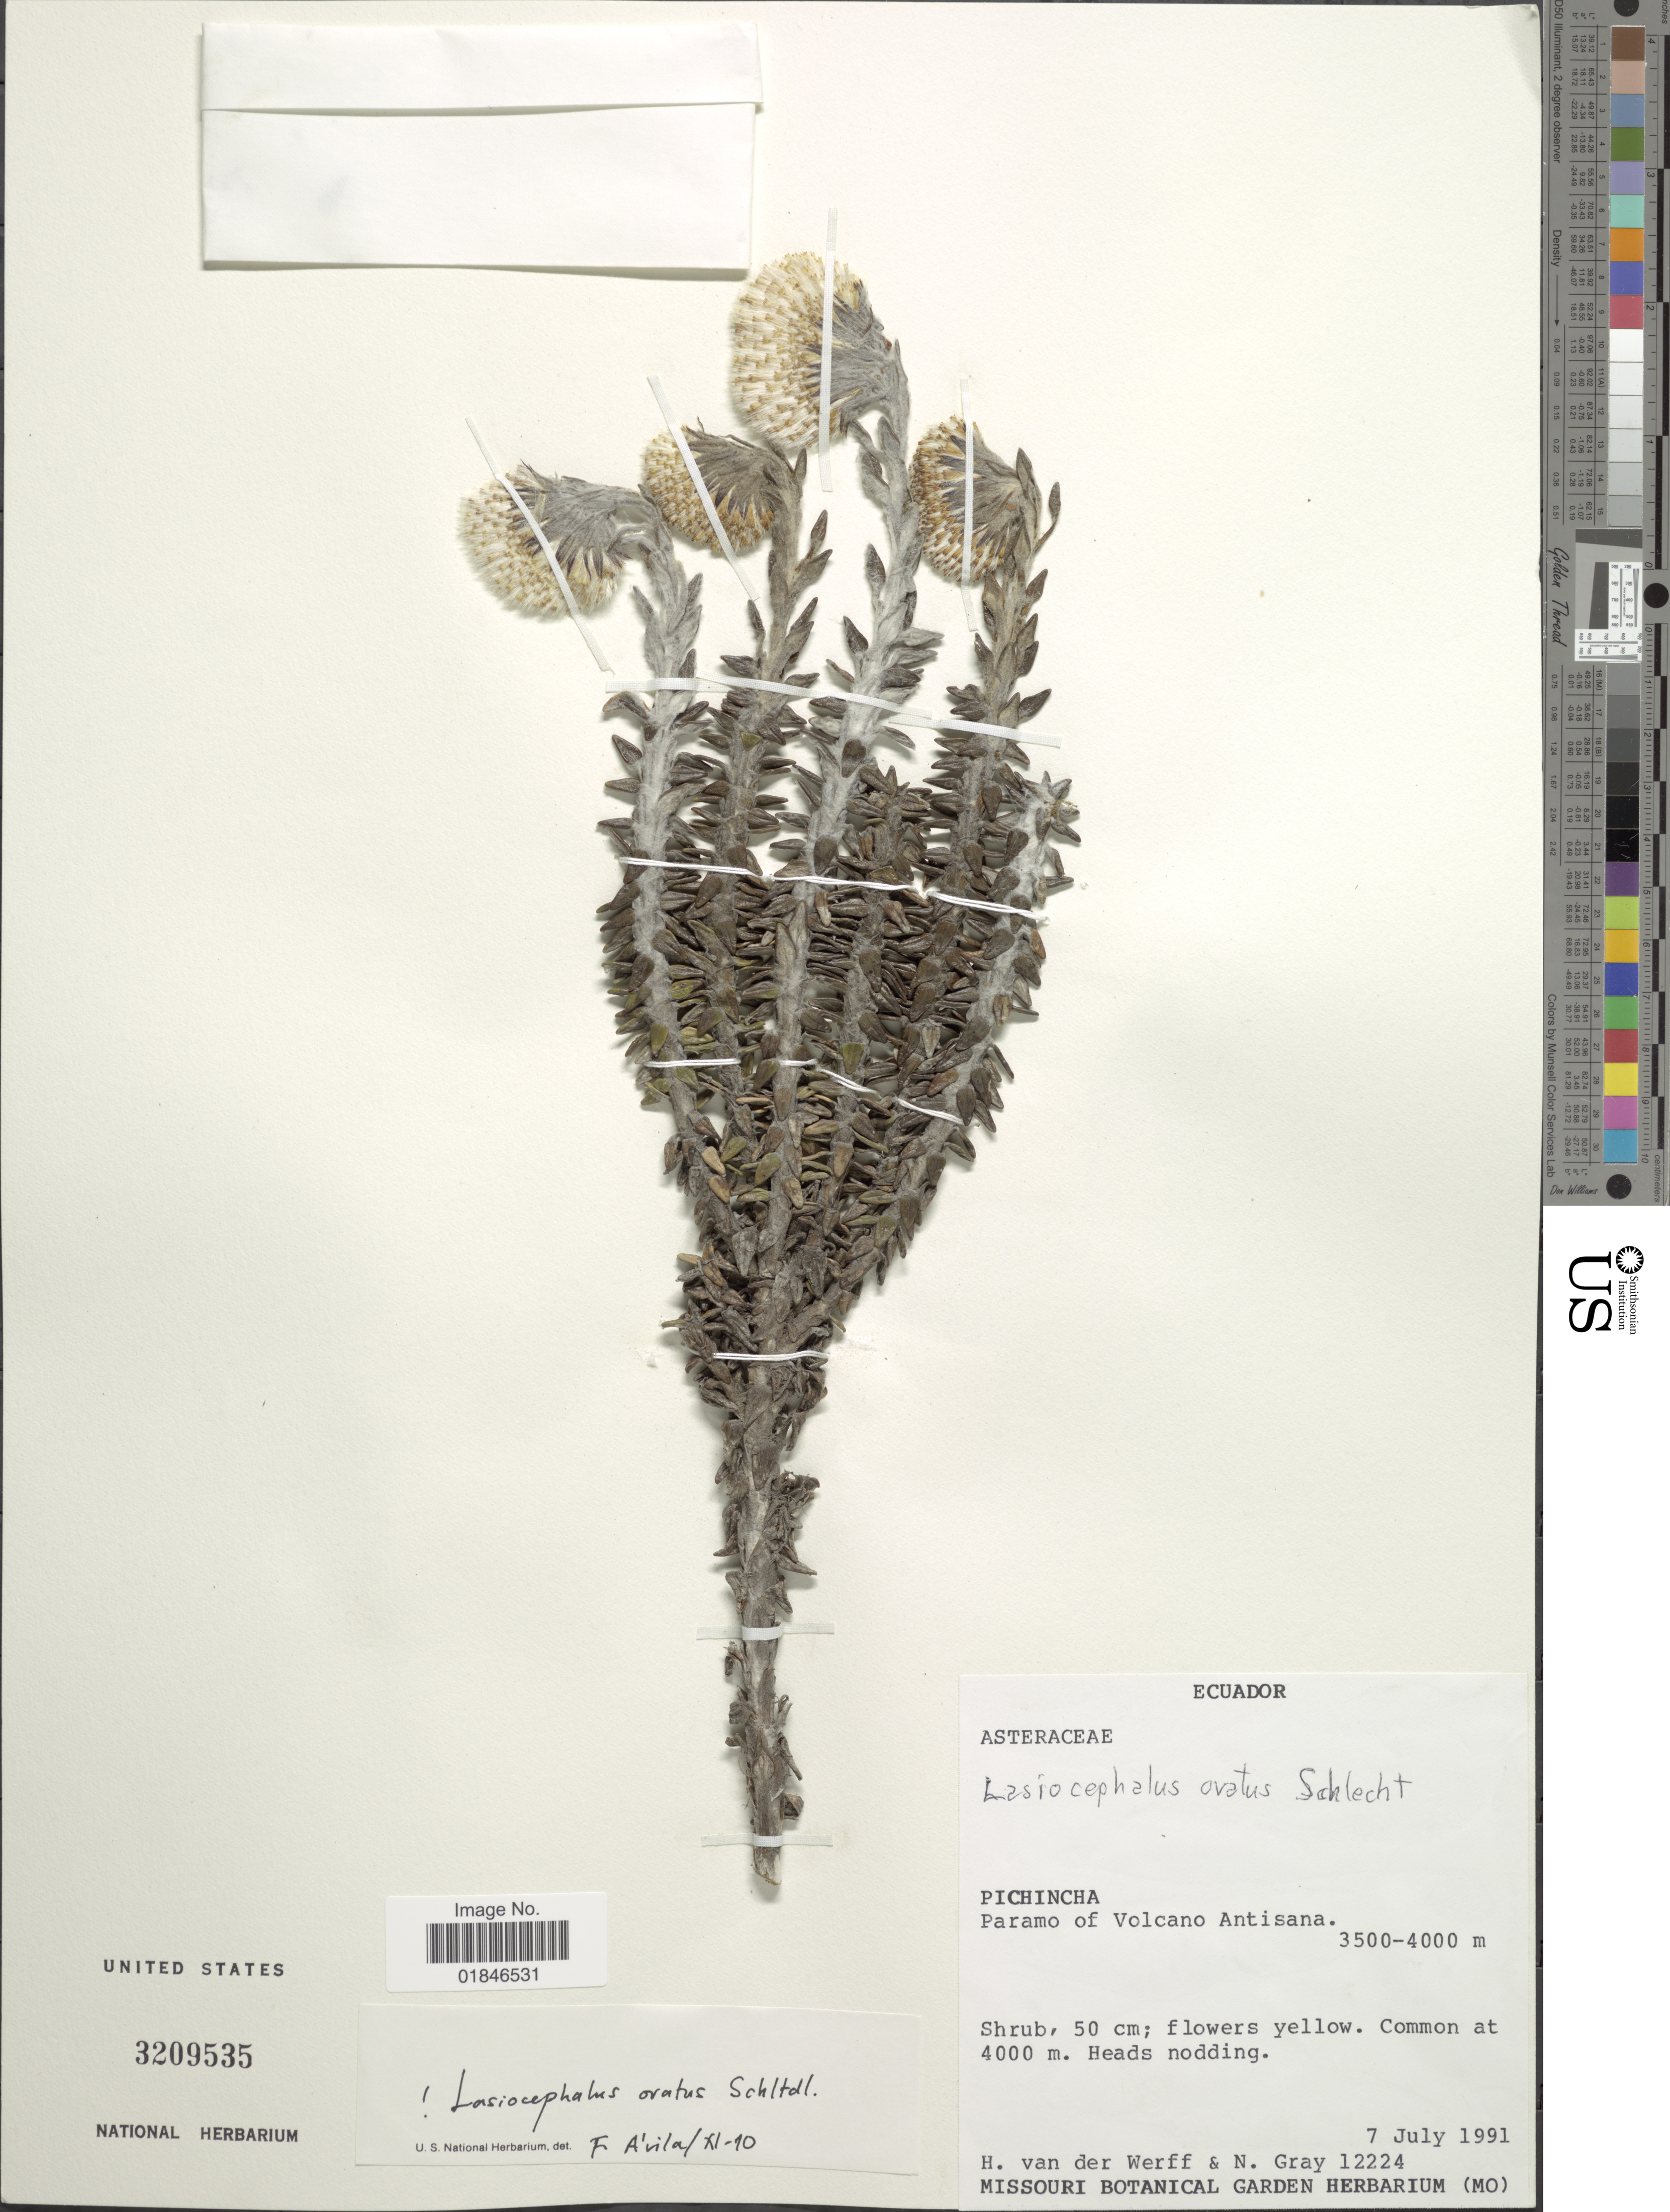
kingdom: Plantae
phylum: Tracheophyta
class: Magnoliopsida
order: Asterales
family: Asteraceae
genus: Senecio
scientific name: Senecio superandinus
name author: Cuatrec.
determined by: Salomon, Luciana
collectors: H. van der Werff & N. E. Gray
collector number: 12224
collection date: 1991-07-07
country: Ecuador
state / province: Pichincha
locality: Pichincha. Paramo of Volcano Antisana.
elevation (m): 3500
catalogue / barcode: US 3209535